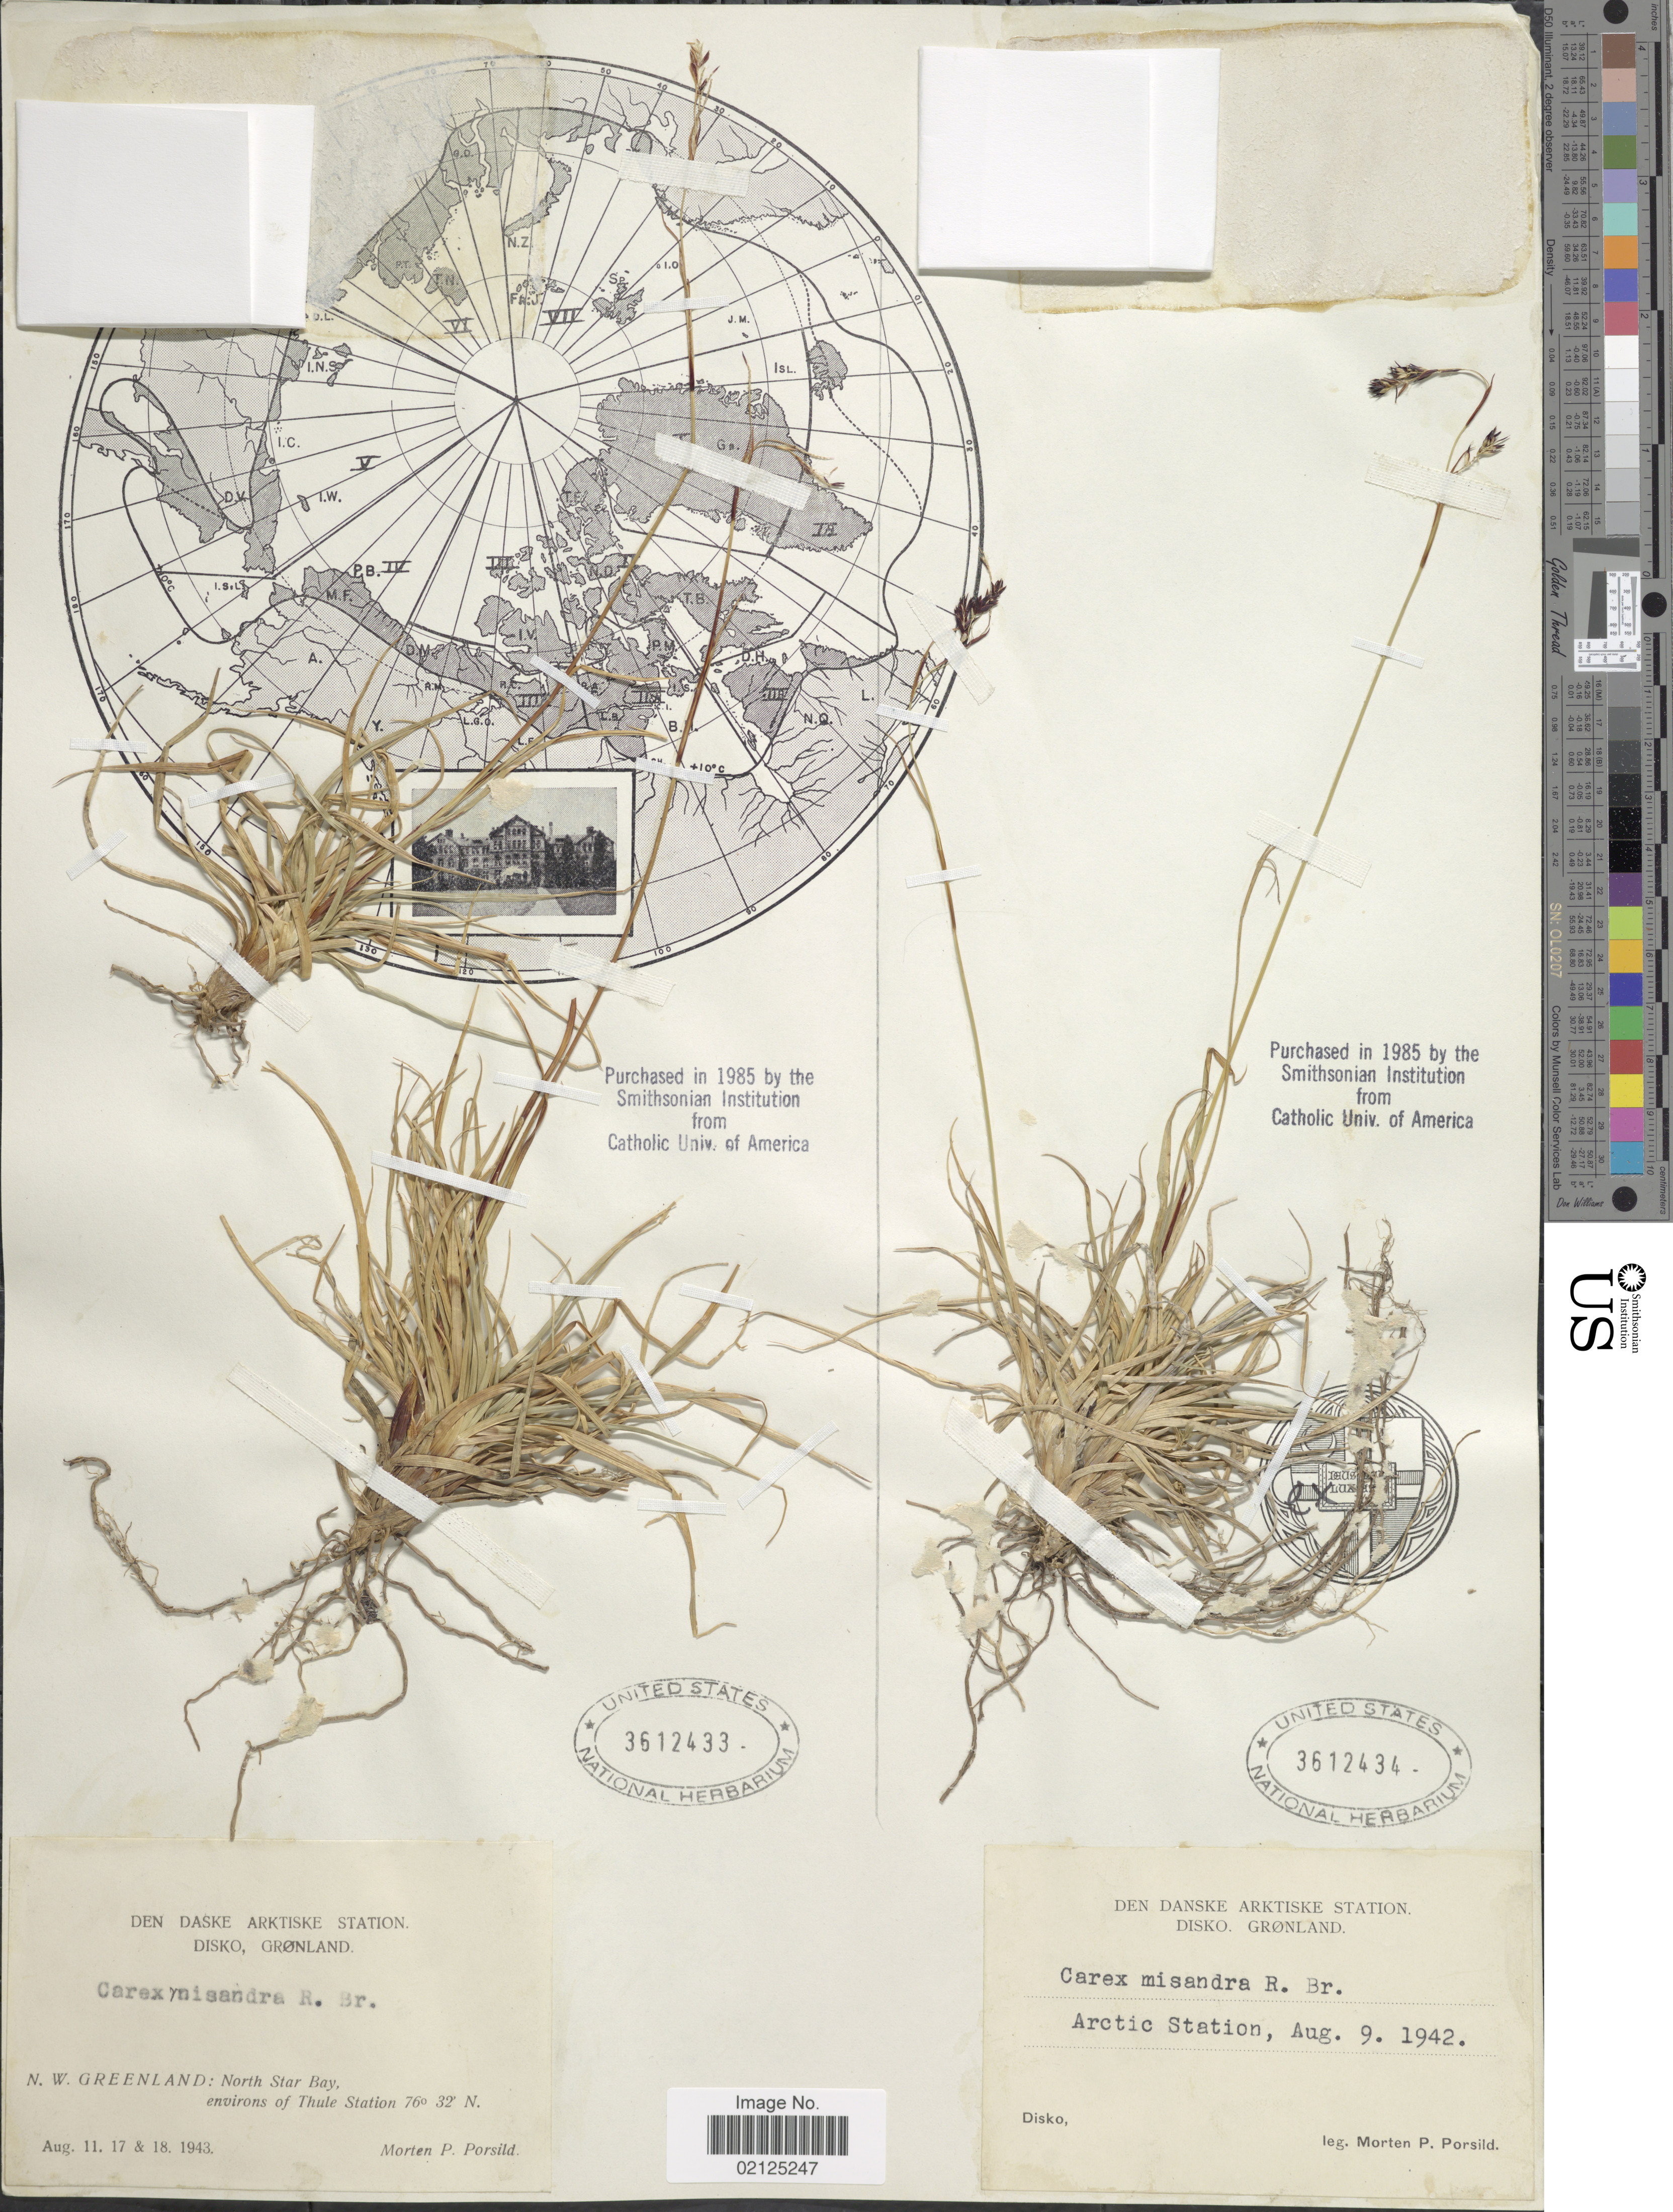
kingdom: Plantae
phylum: Tracheophyta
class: Liliopsida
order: Poales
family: Cyperaceae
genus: Carex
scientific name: Carex fuliginosa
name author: Schkuhr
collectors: M. P. Porsild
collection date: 1942-08-09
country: Greenland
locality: Den Danske Arktiske Station, Disko, Arctic Station, Disko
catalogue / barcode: US 3612434-2